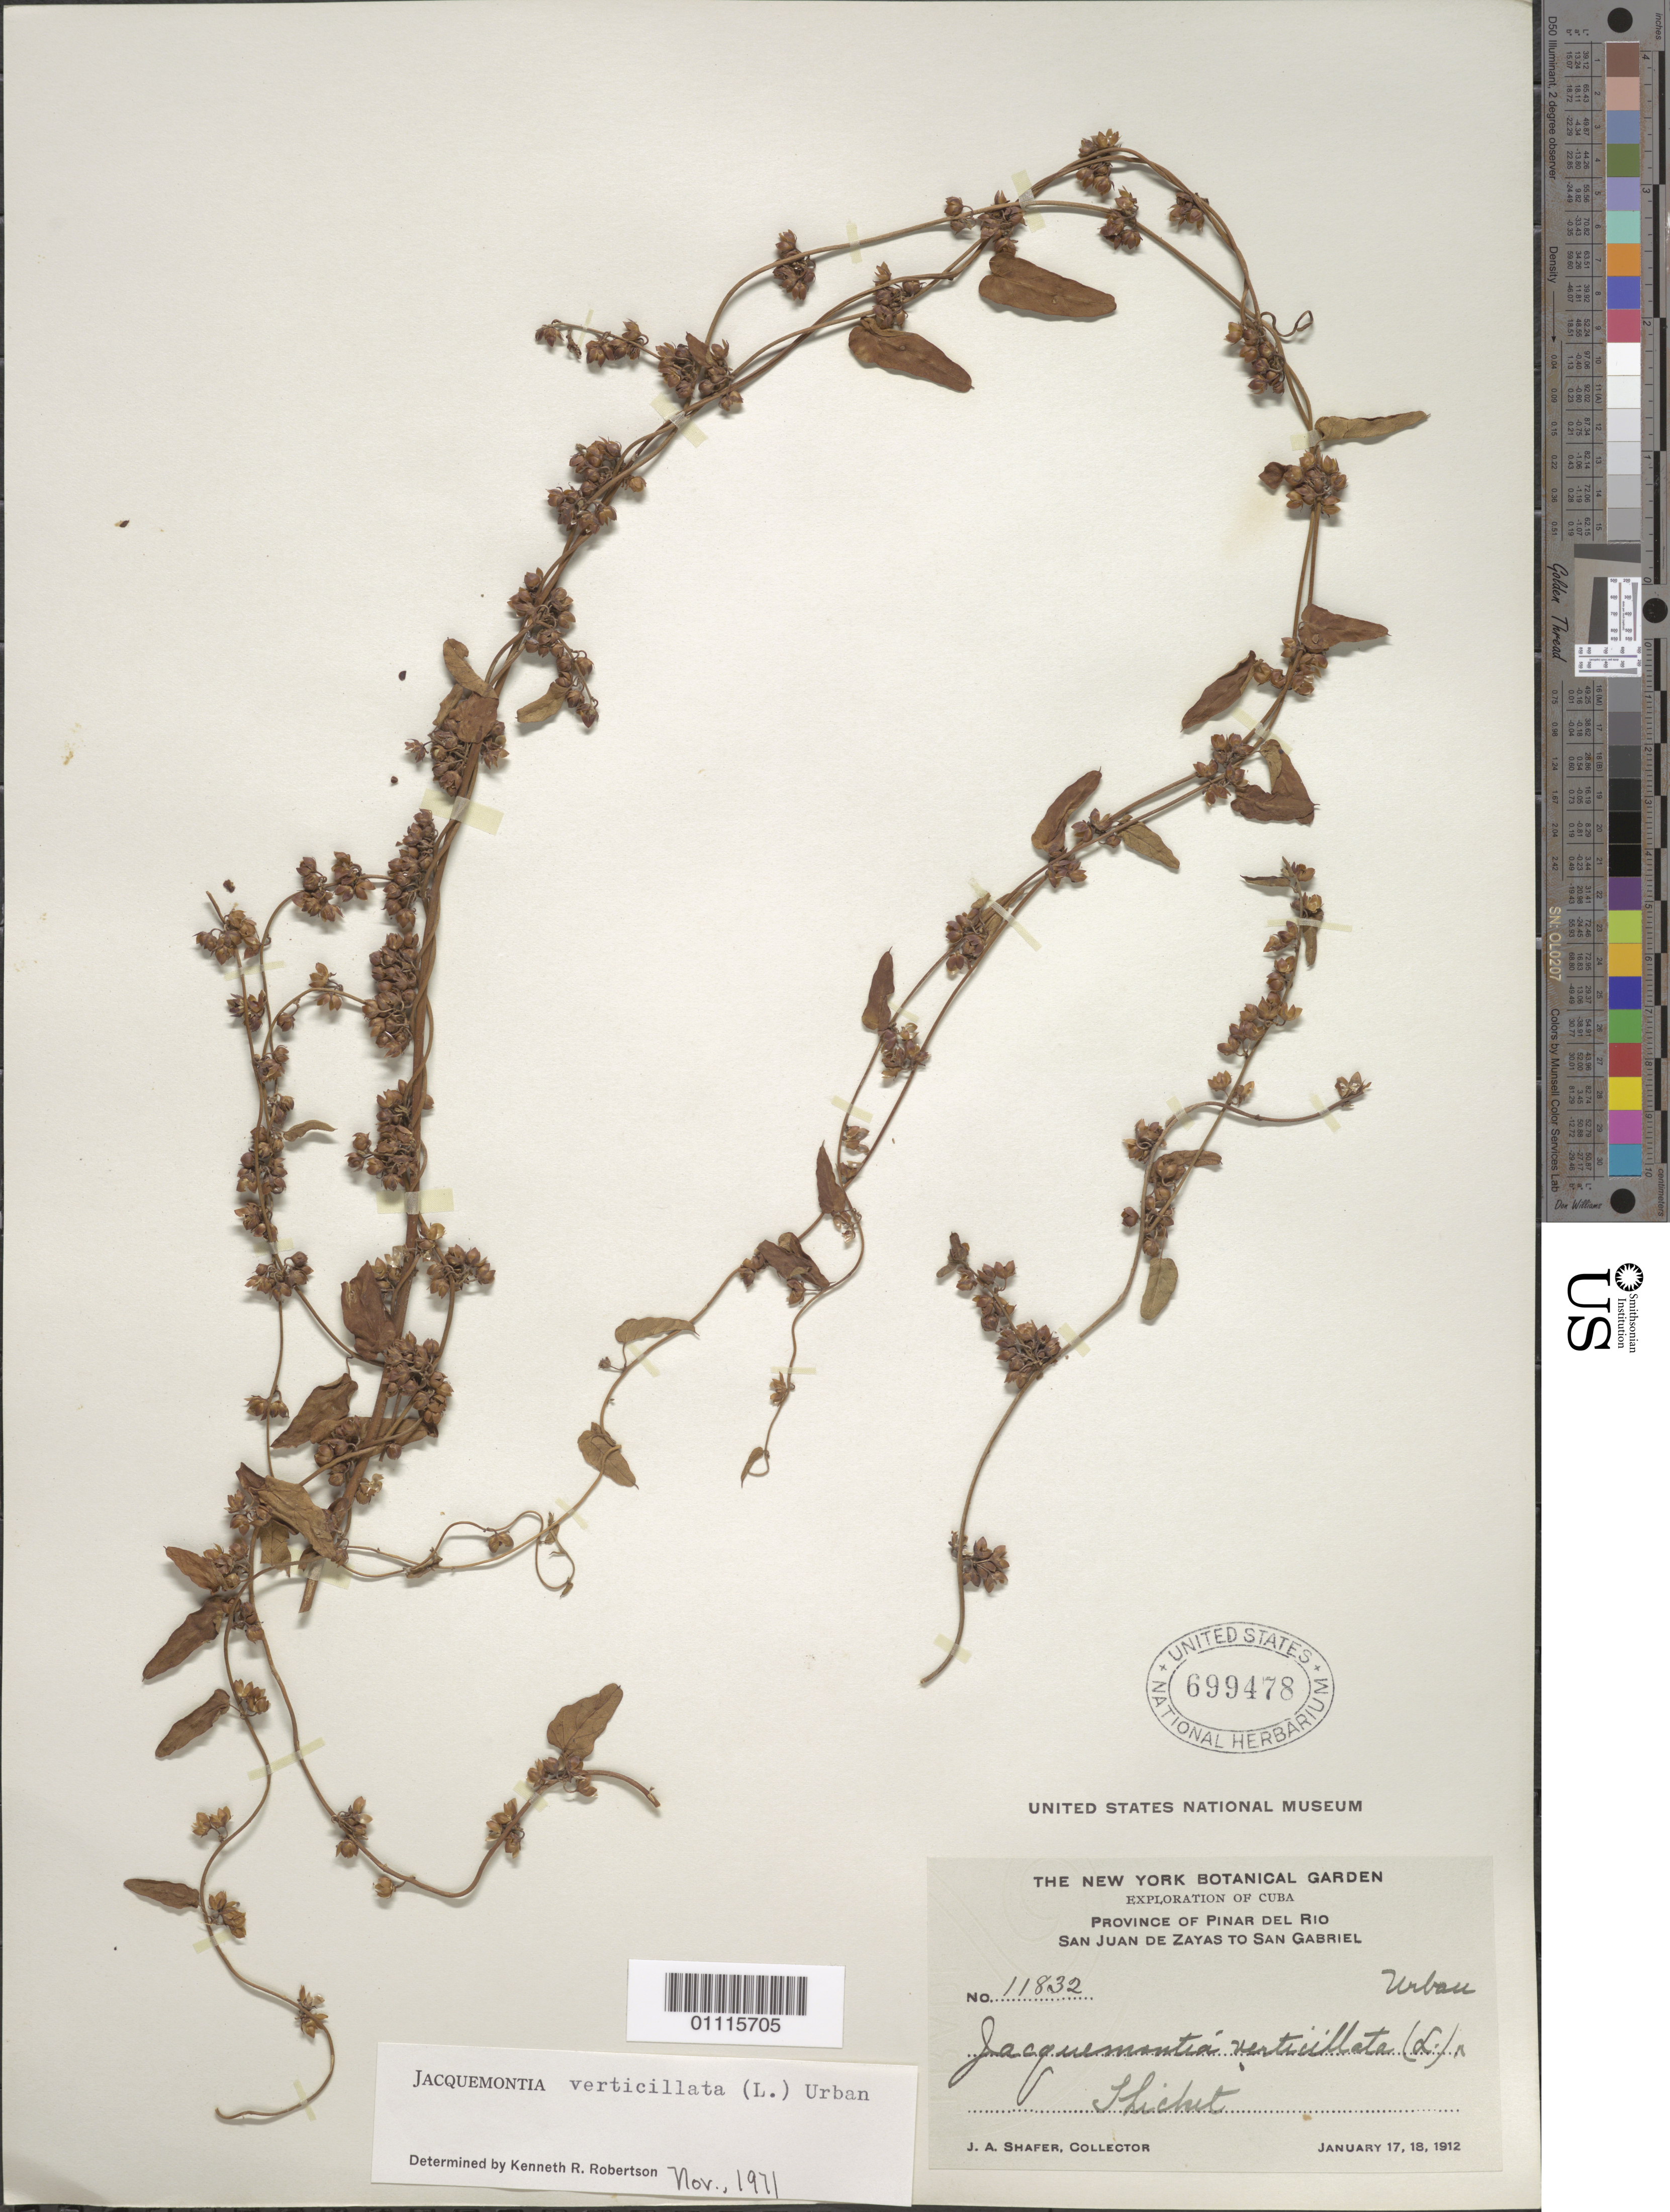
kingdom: Plantae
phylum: Tracheophyta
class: Magnoliopsida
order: Solanales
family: Convolvulaceae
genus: Jacquemontia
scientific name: Jacquemontia verticillata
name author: (L.) Urb.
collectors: J. A. Shafer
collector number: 11832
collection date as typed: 17 Jan 1912 and 18 Jan 1912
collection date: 1912-01-17,1912-01-18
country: Cuba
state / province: Pinar del Río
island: Cuba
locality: San Juan de Zayas to San Gabriel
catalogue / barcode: US 699478